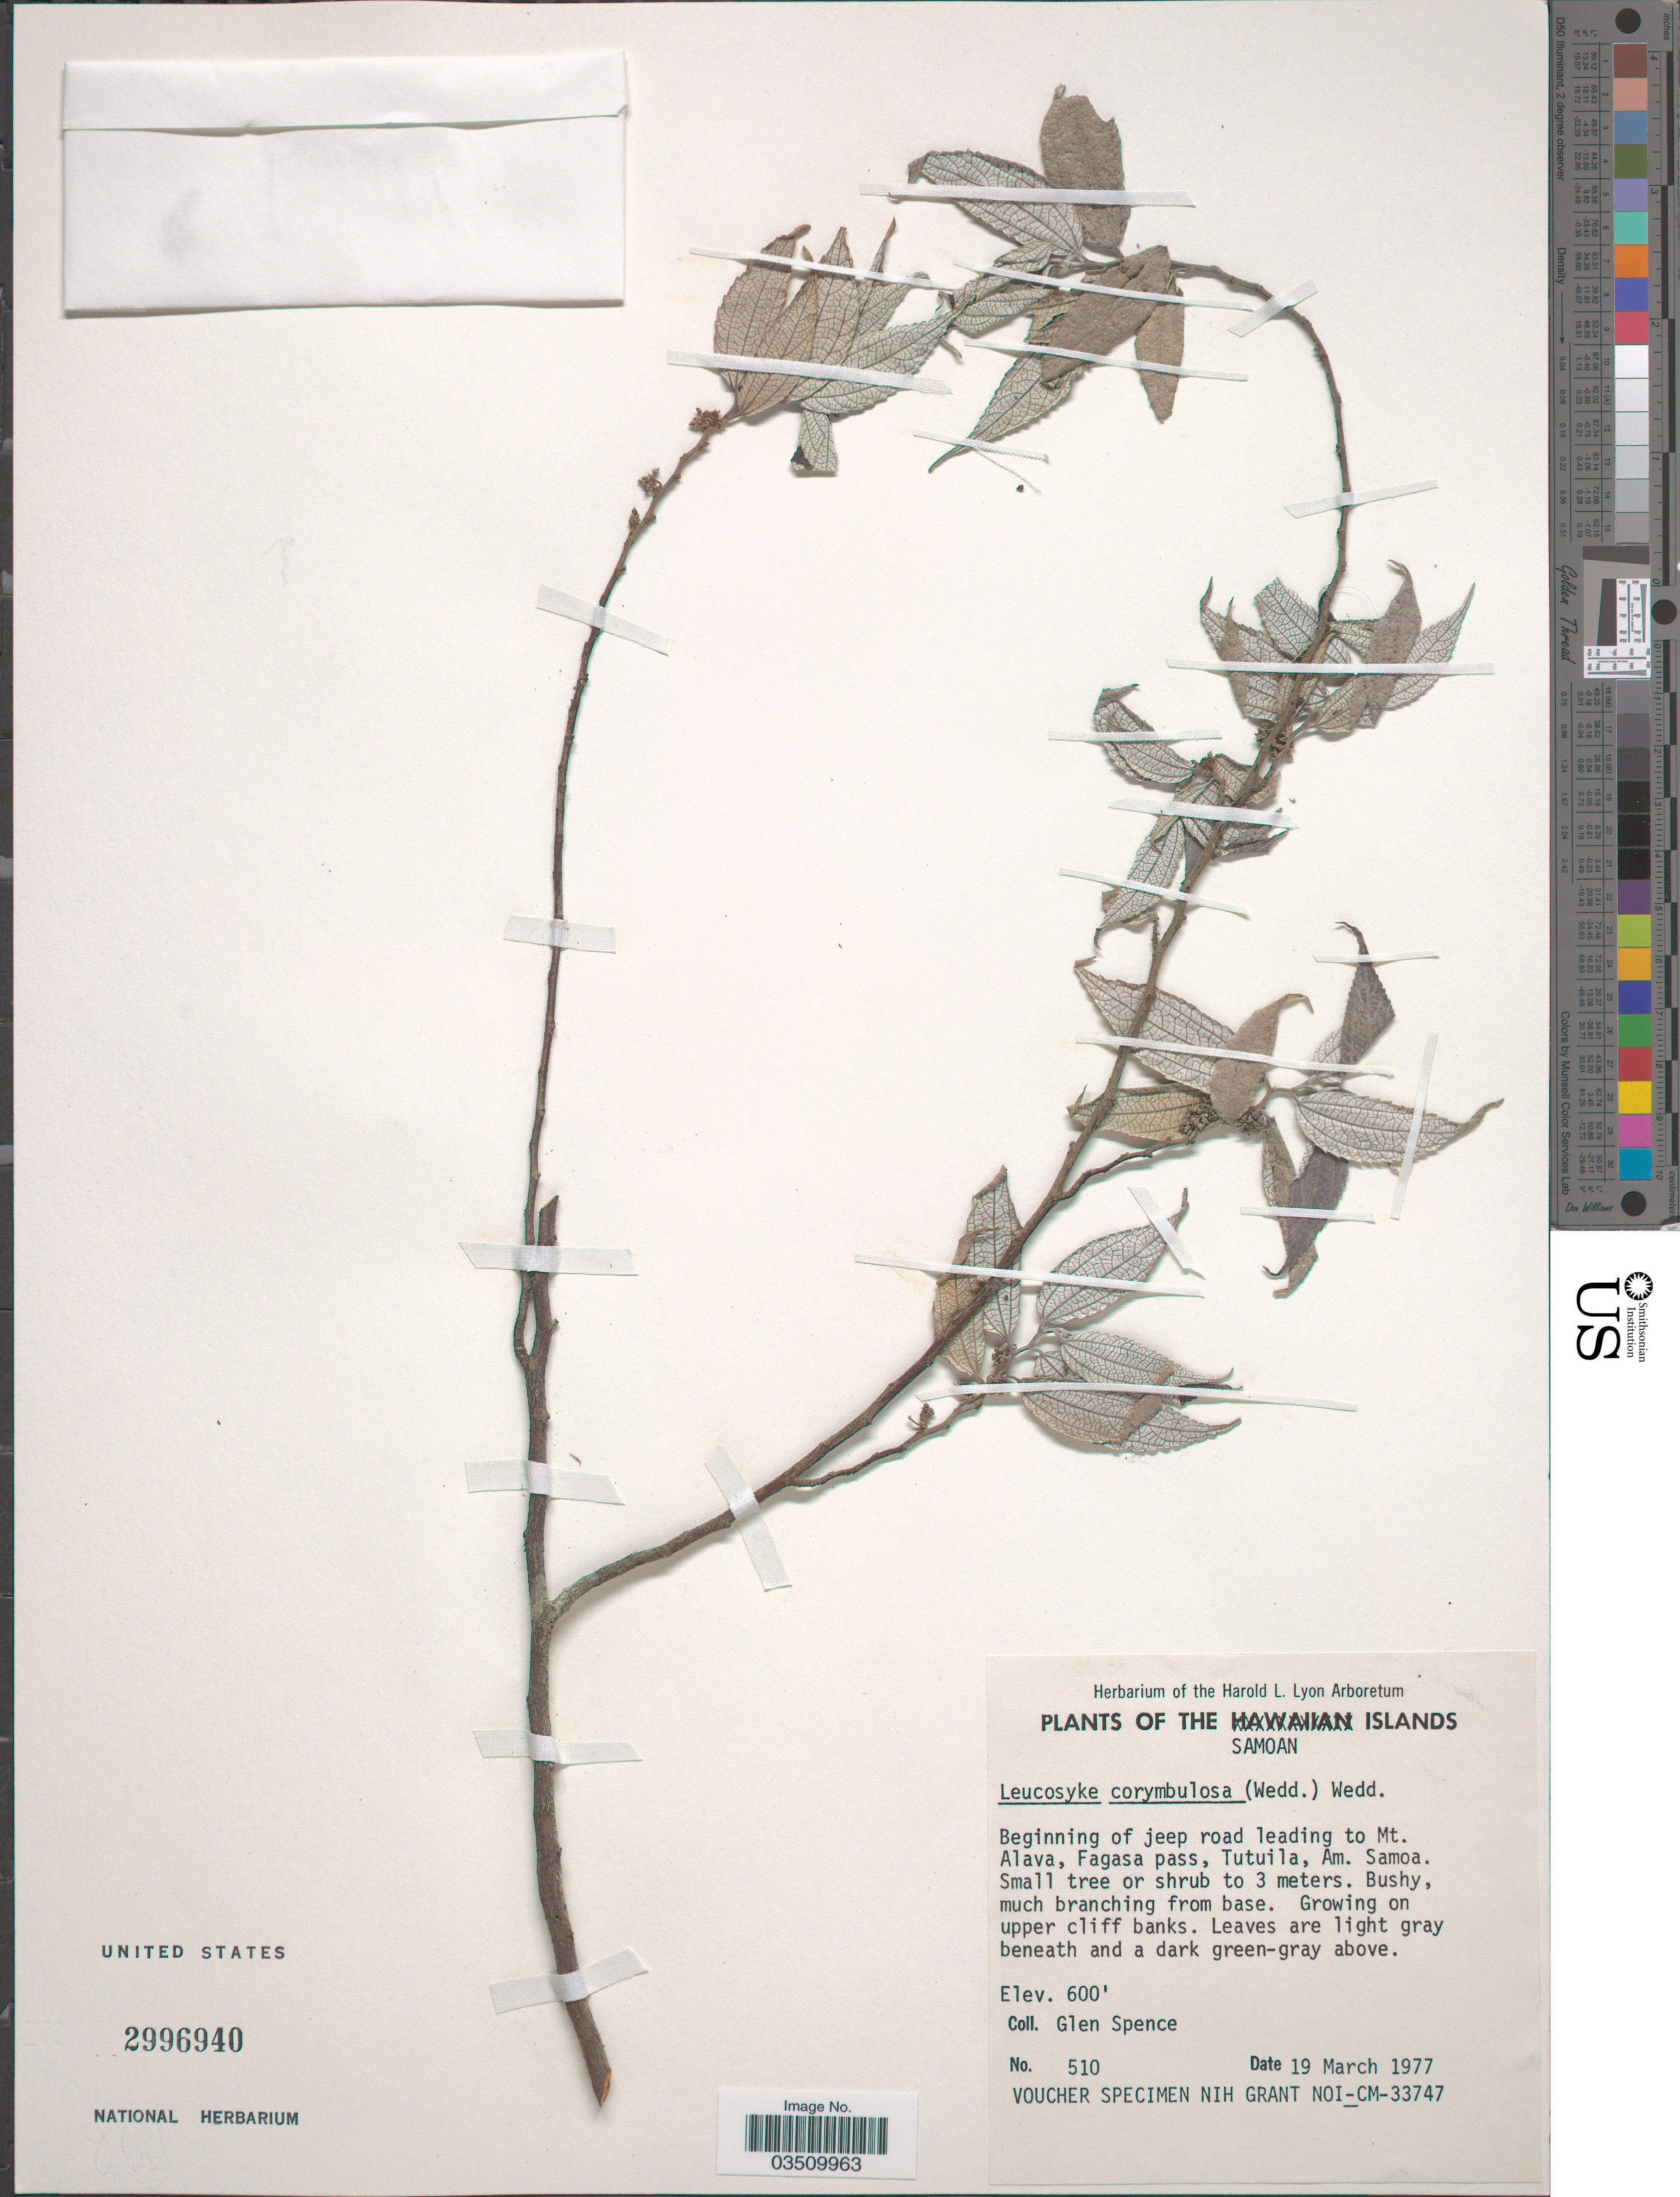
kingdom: Plantae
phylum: Tracheophyta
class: Magnoliopsida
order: Rosales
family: Urticaceae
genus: Leucosyke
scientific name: Leucosyke corymbulosa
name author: (Wedd.) Wedd.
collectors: G. Spence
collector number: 510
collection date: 1977-03-19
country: American Samoa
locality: Samoan Islands. Beginning of jeep road leading to Mt. Alava, Fagasa pass, Tutuila, Am. Samoa.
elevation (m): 183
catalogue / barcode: US 2996940